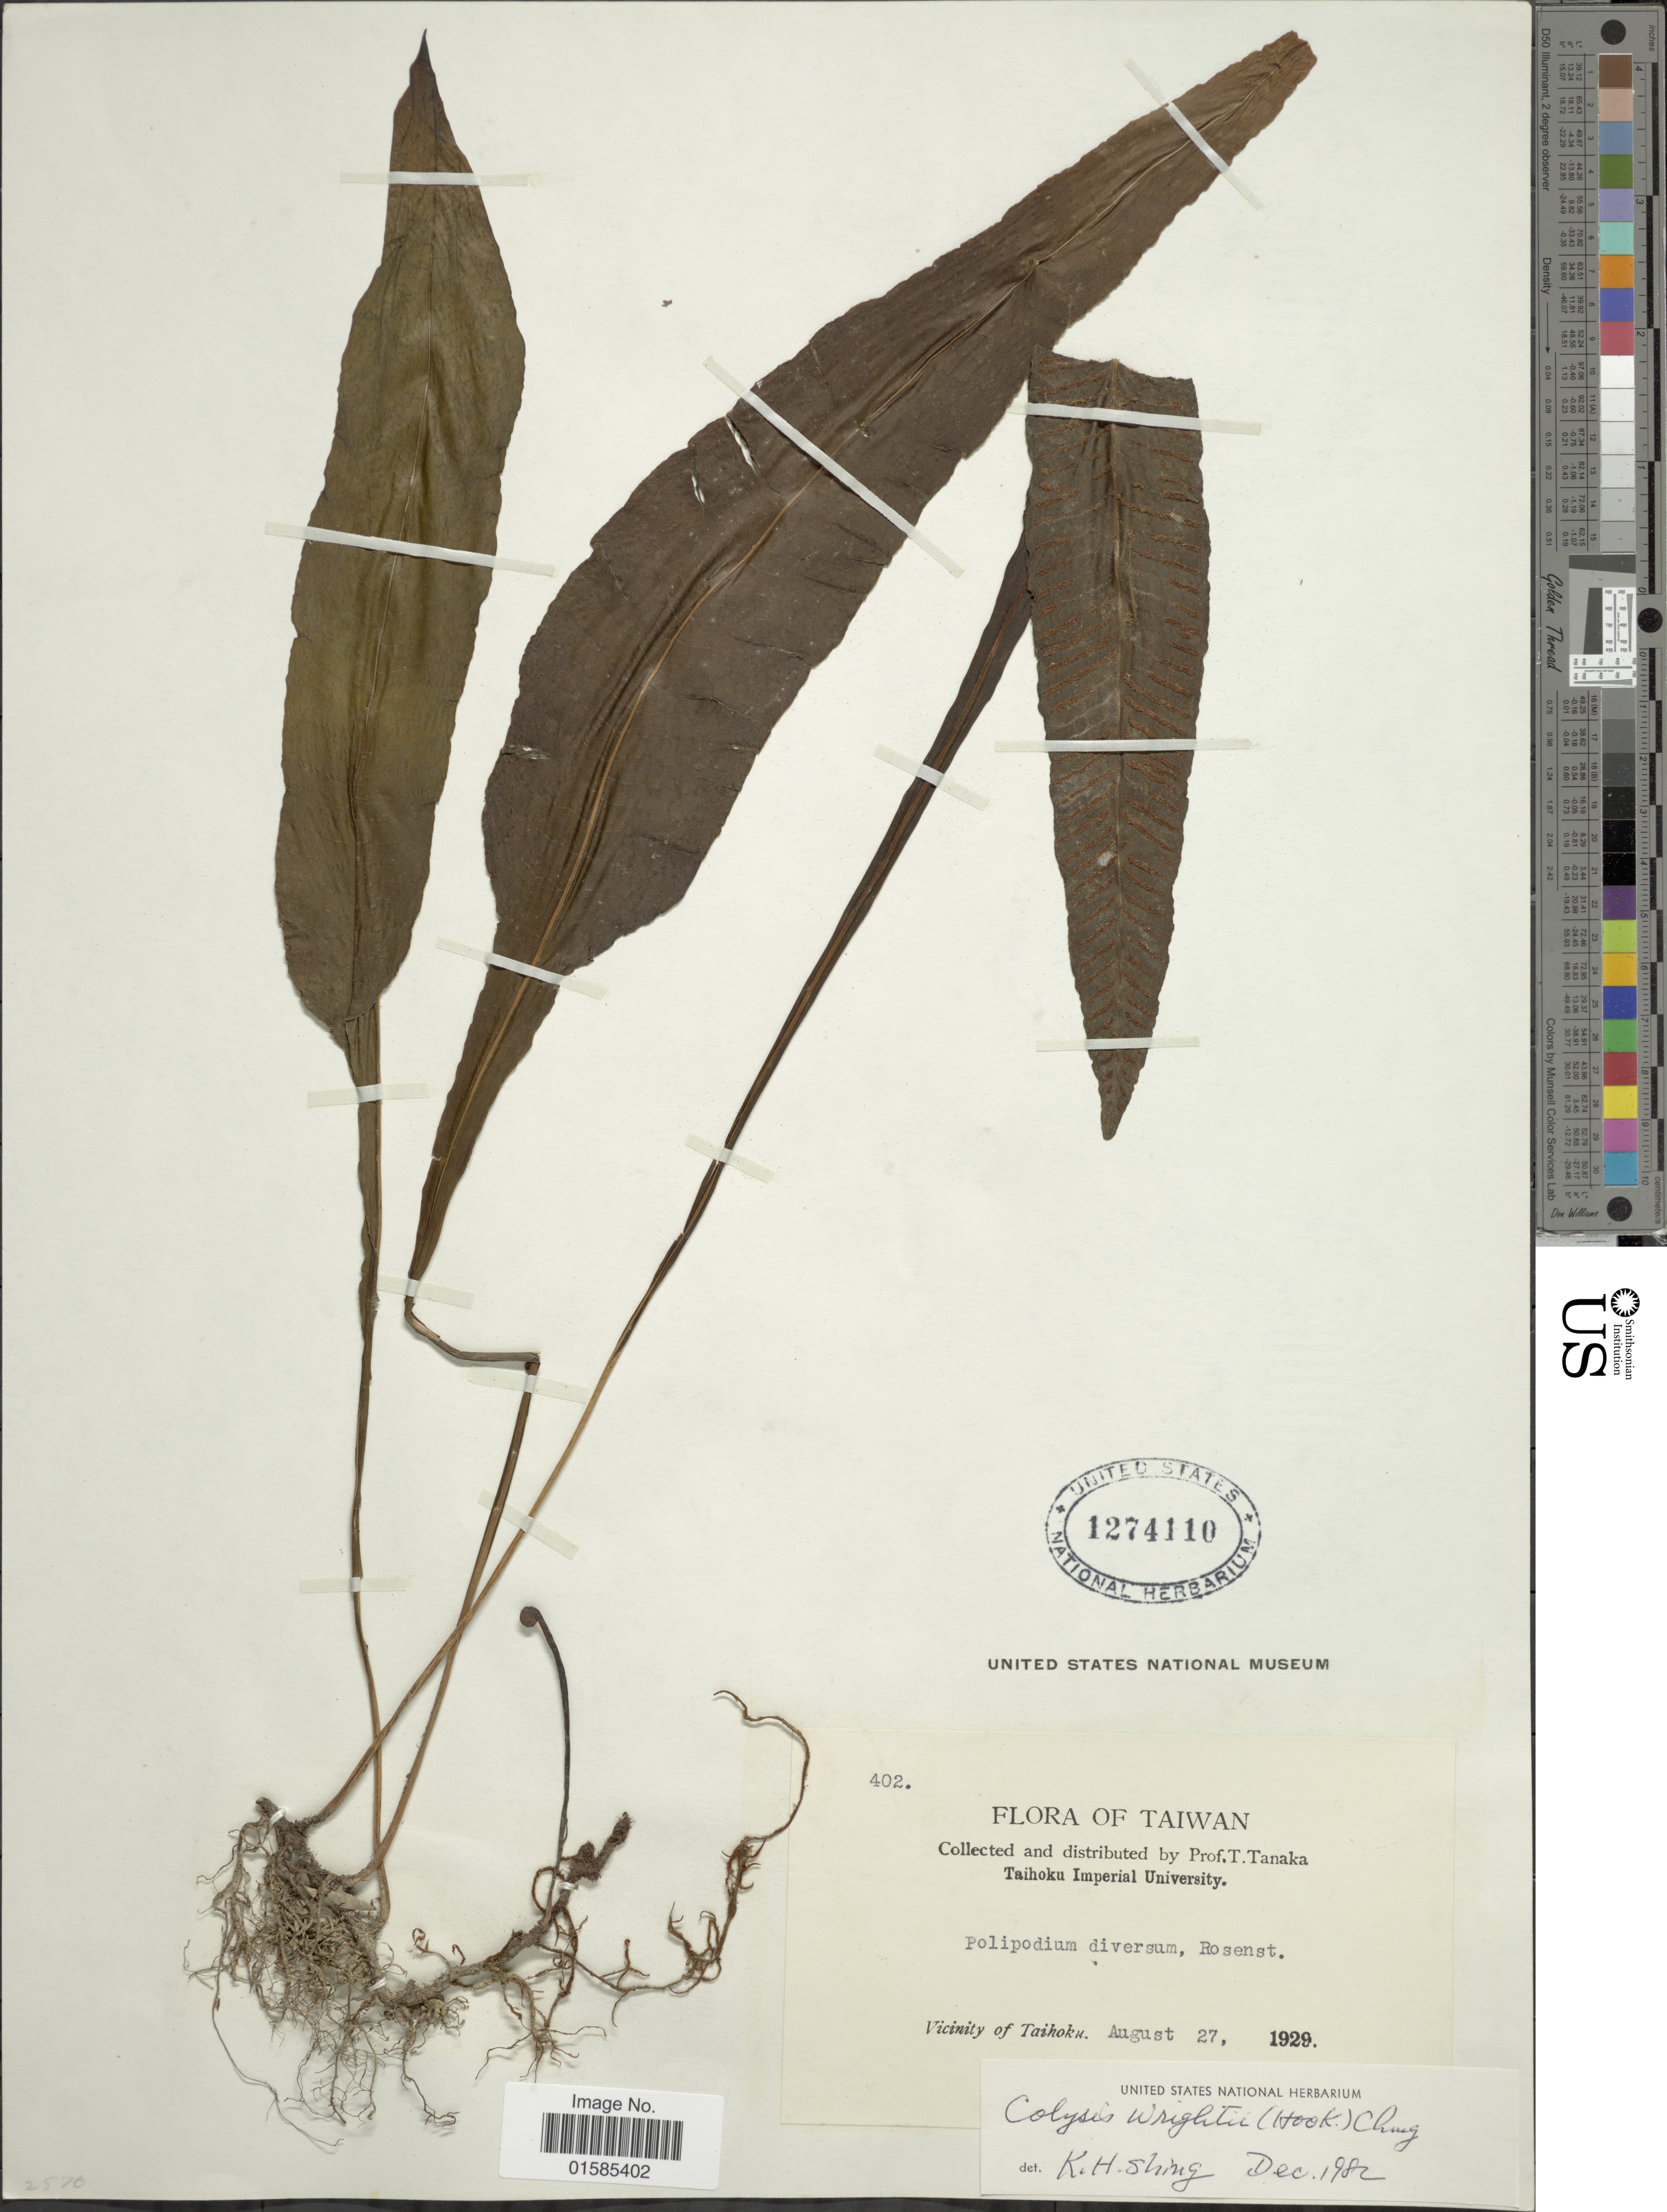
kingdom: Plantae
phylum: Tracheophyta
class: Polypodiopsida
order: Polypodiales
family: Polypodiaceae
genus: Leptochilus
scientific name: Leptochilus wrightii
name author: (Hook.) X.C. Zhang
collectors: T. Tanaka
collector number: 402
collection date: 1929-08-27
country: Taiwan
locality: Taiwan, vicinity of Taihoku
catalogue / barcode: US 1274110